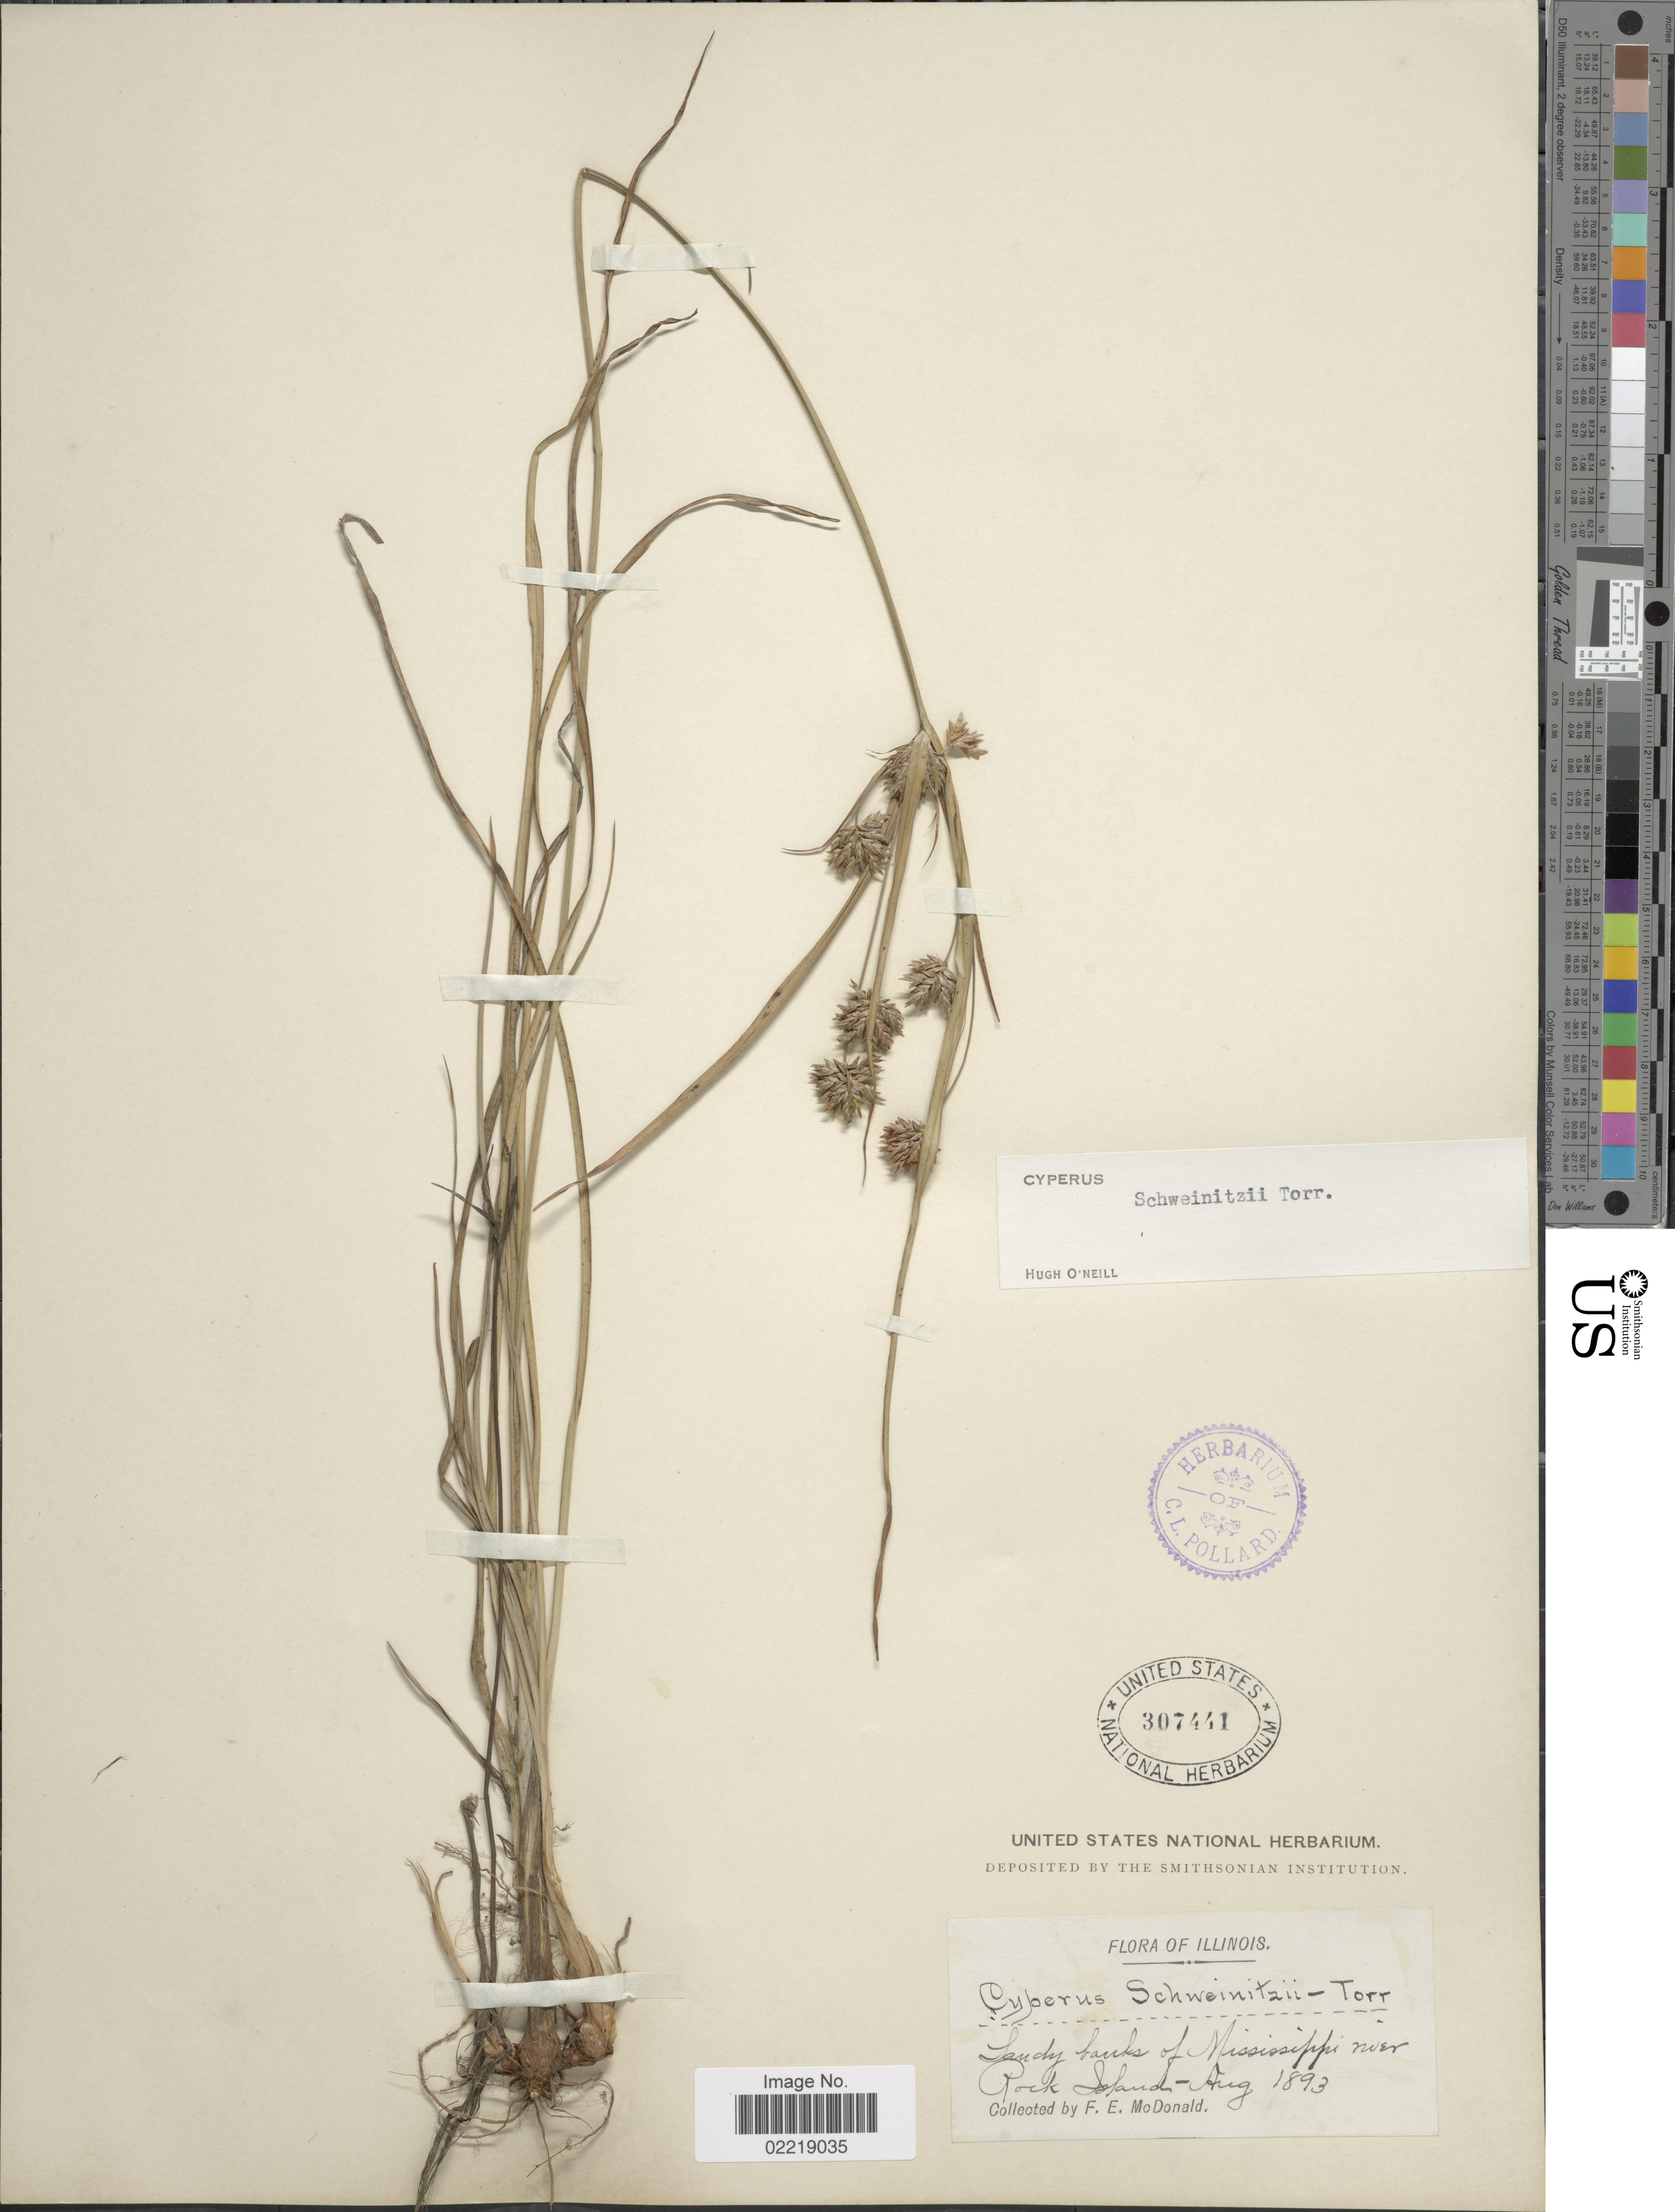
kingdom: Plantae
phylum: Tracheophyta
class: Liliopsida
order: Poales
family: Cyperaceae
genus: Cyperus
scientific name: Cyperus schweinitzii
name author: Torr.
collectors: F. E. McDonald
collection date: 1893-08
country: United States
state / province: Illinois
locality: Sandy banks of Mississippi river Rock Island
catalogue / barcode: US 307441